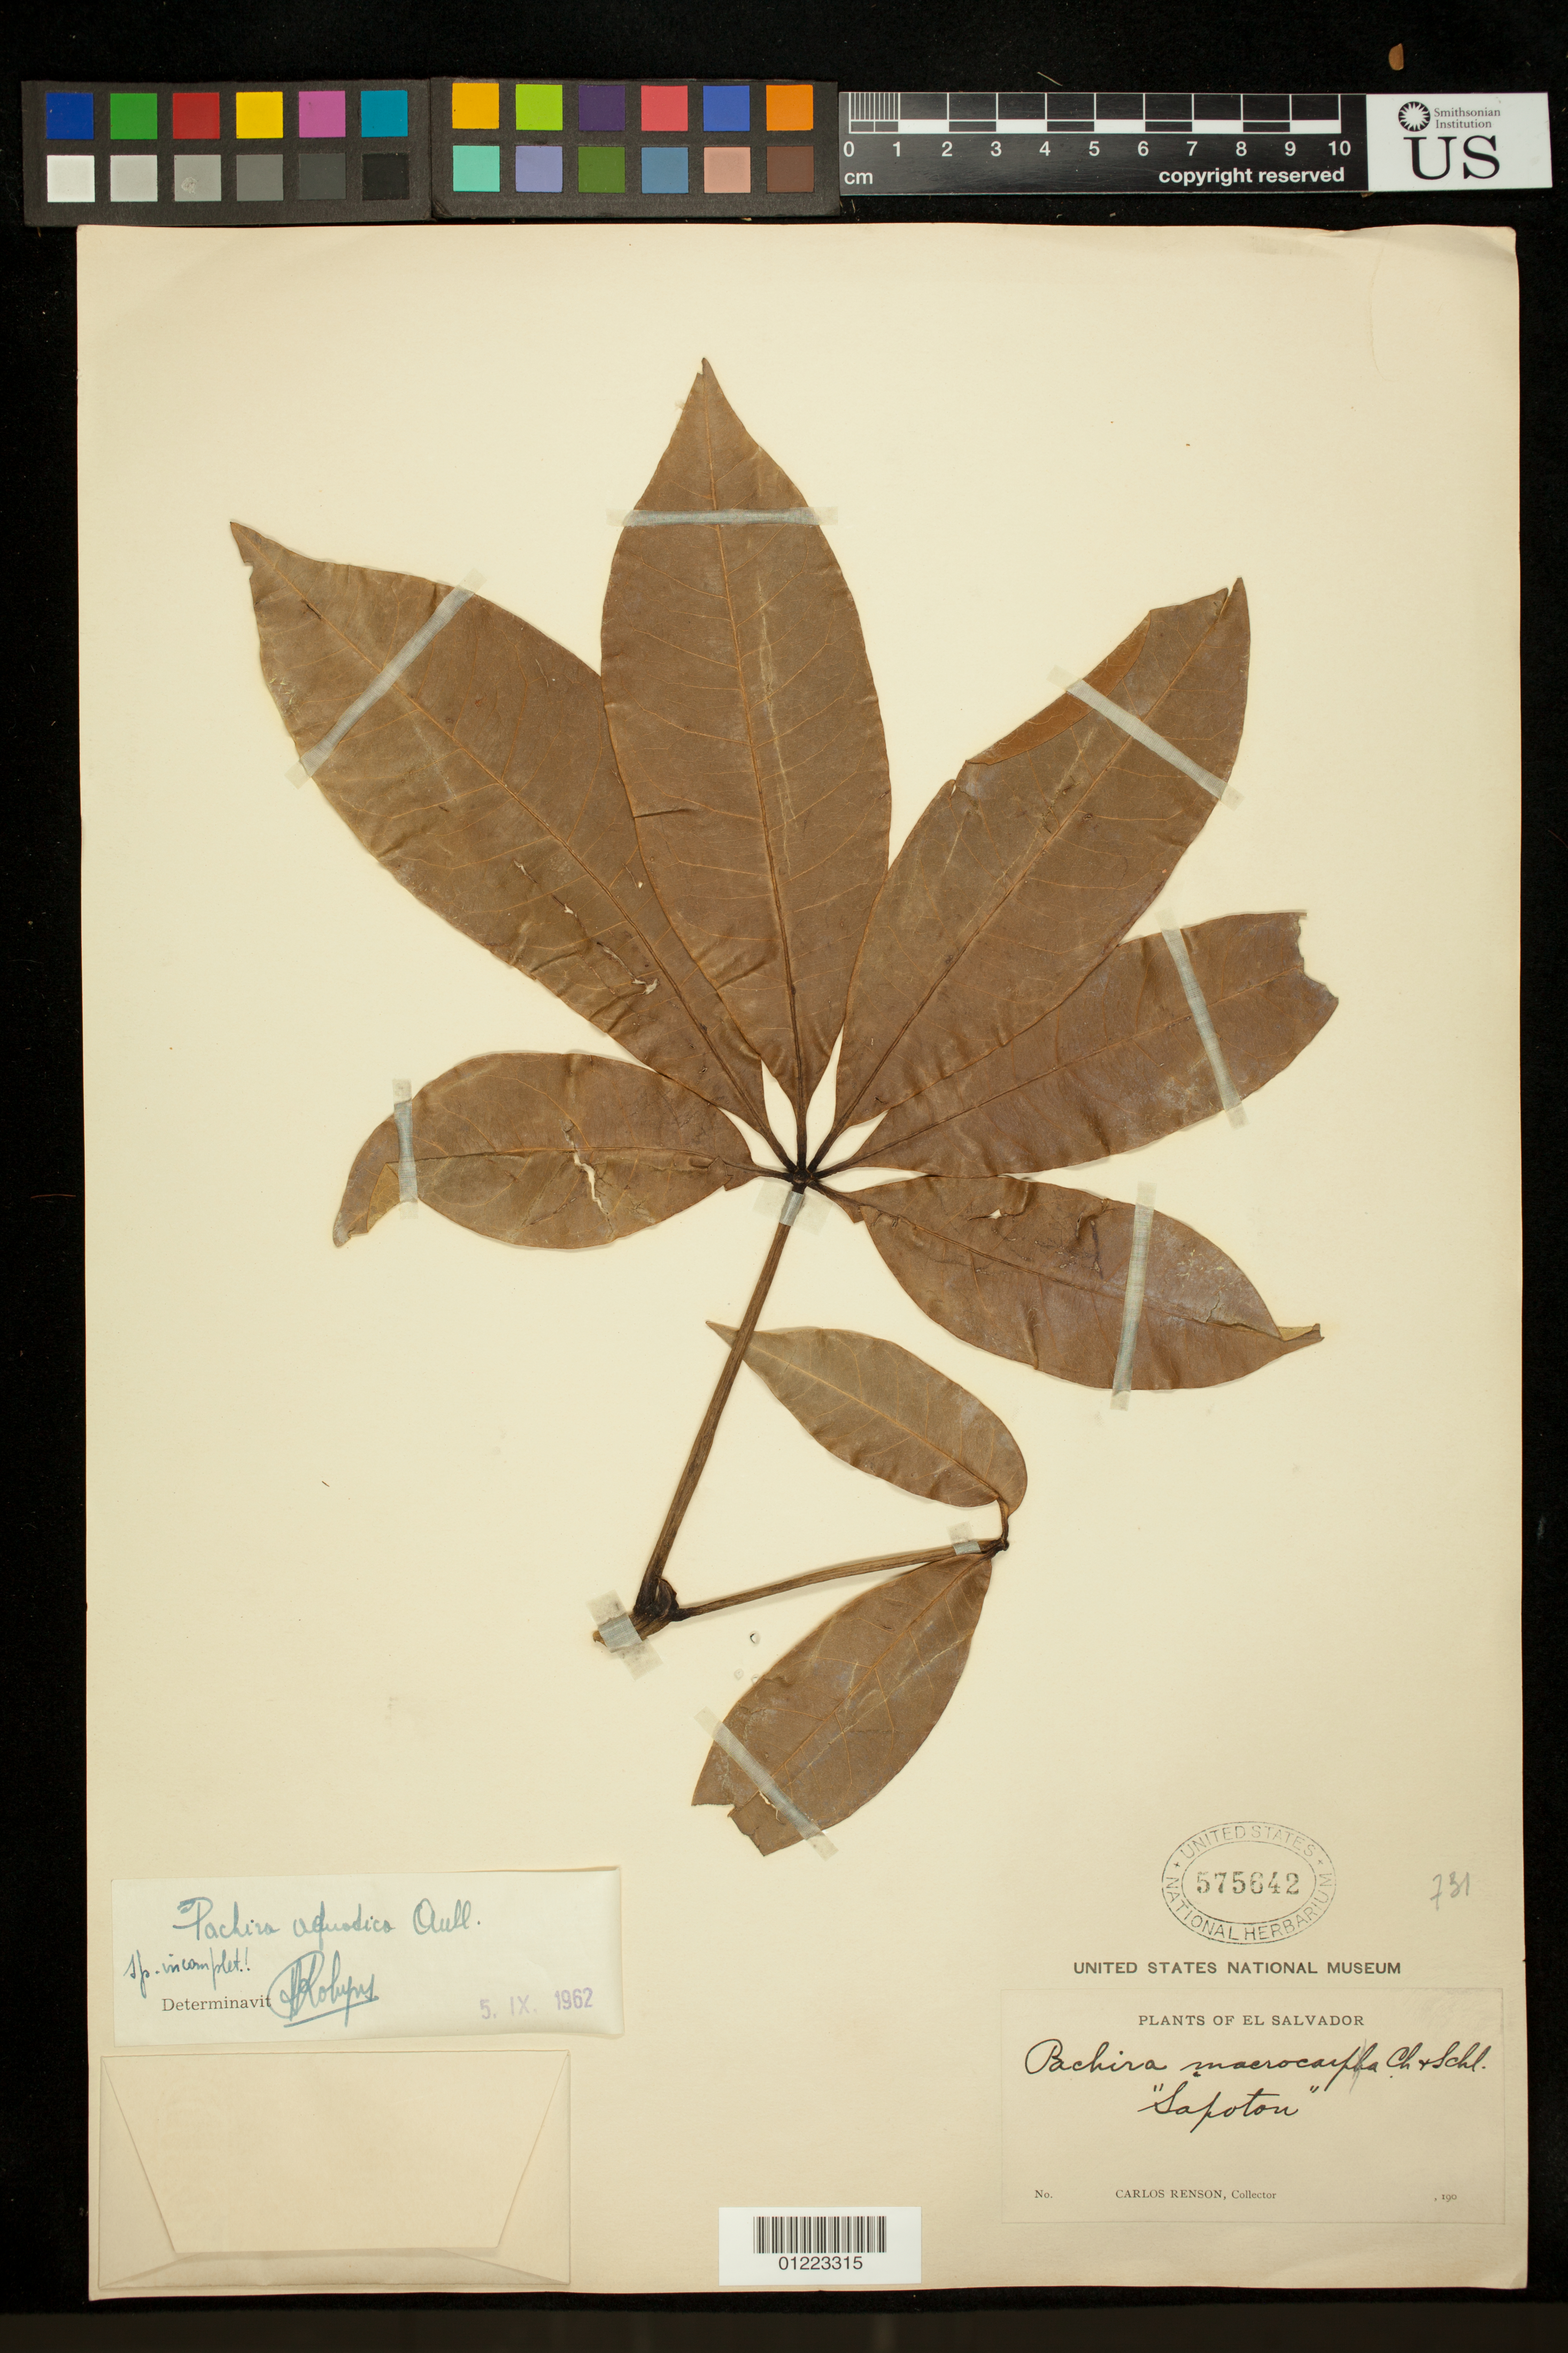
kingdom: Plantae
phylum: Tracheophyta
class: Magnoliopsida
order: Malvales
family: Malvaceae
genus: Pachira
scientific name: Pachira aquatica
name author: Aubl.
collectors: C. Renson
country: El Salvador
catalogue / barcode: US 575642